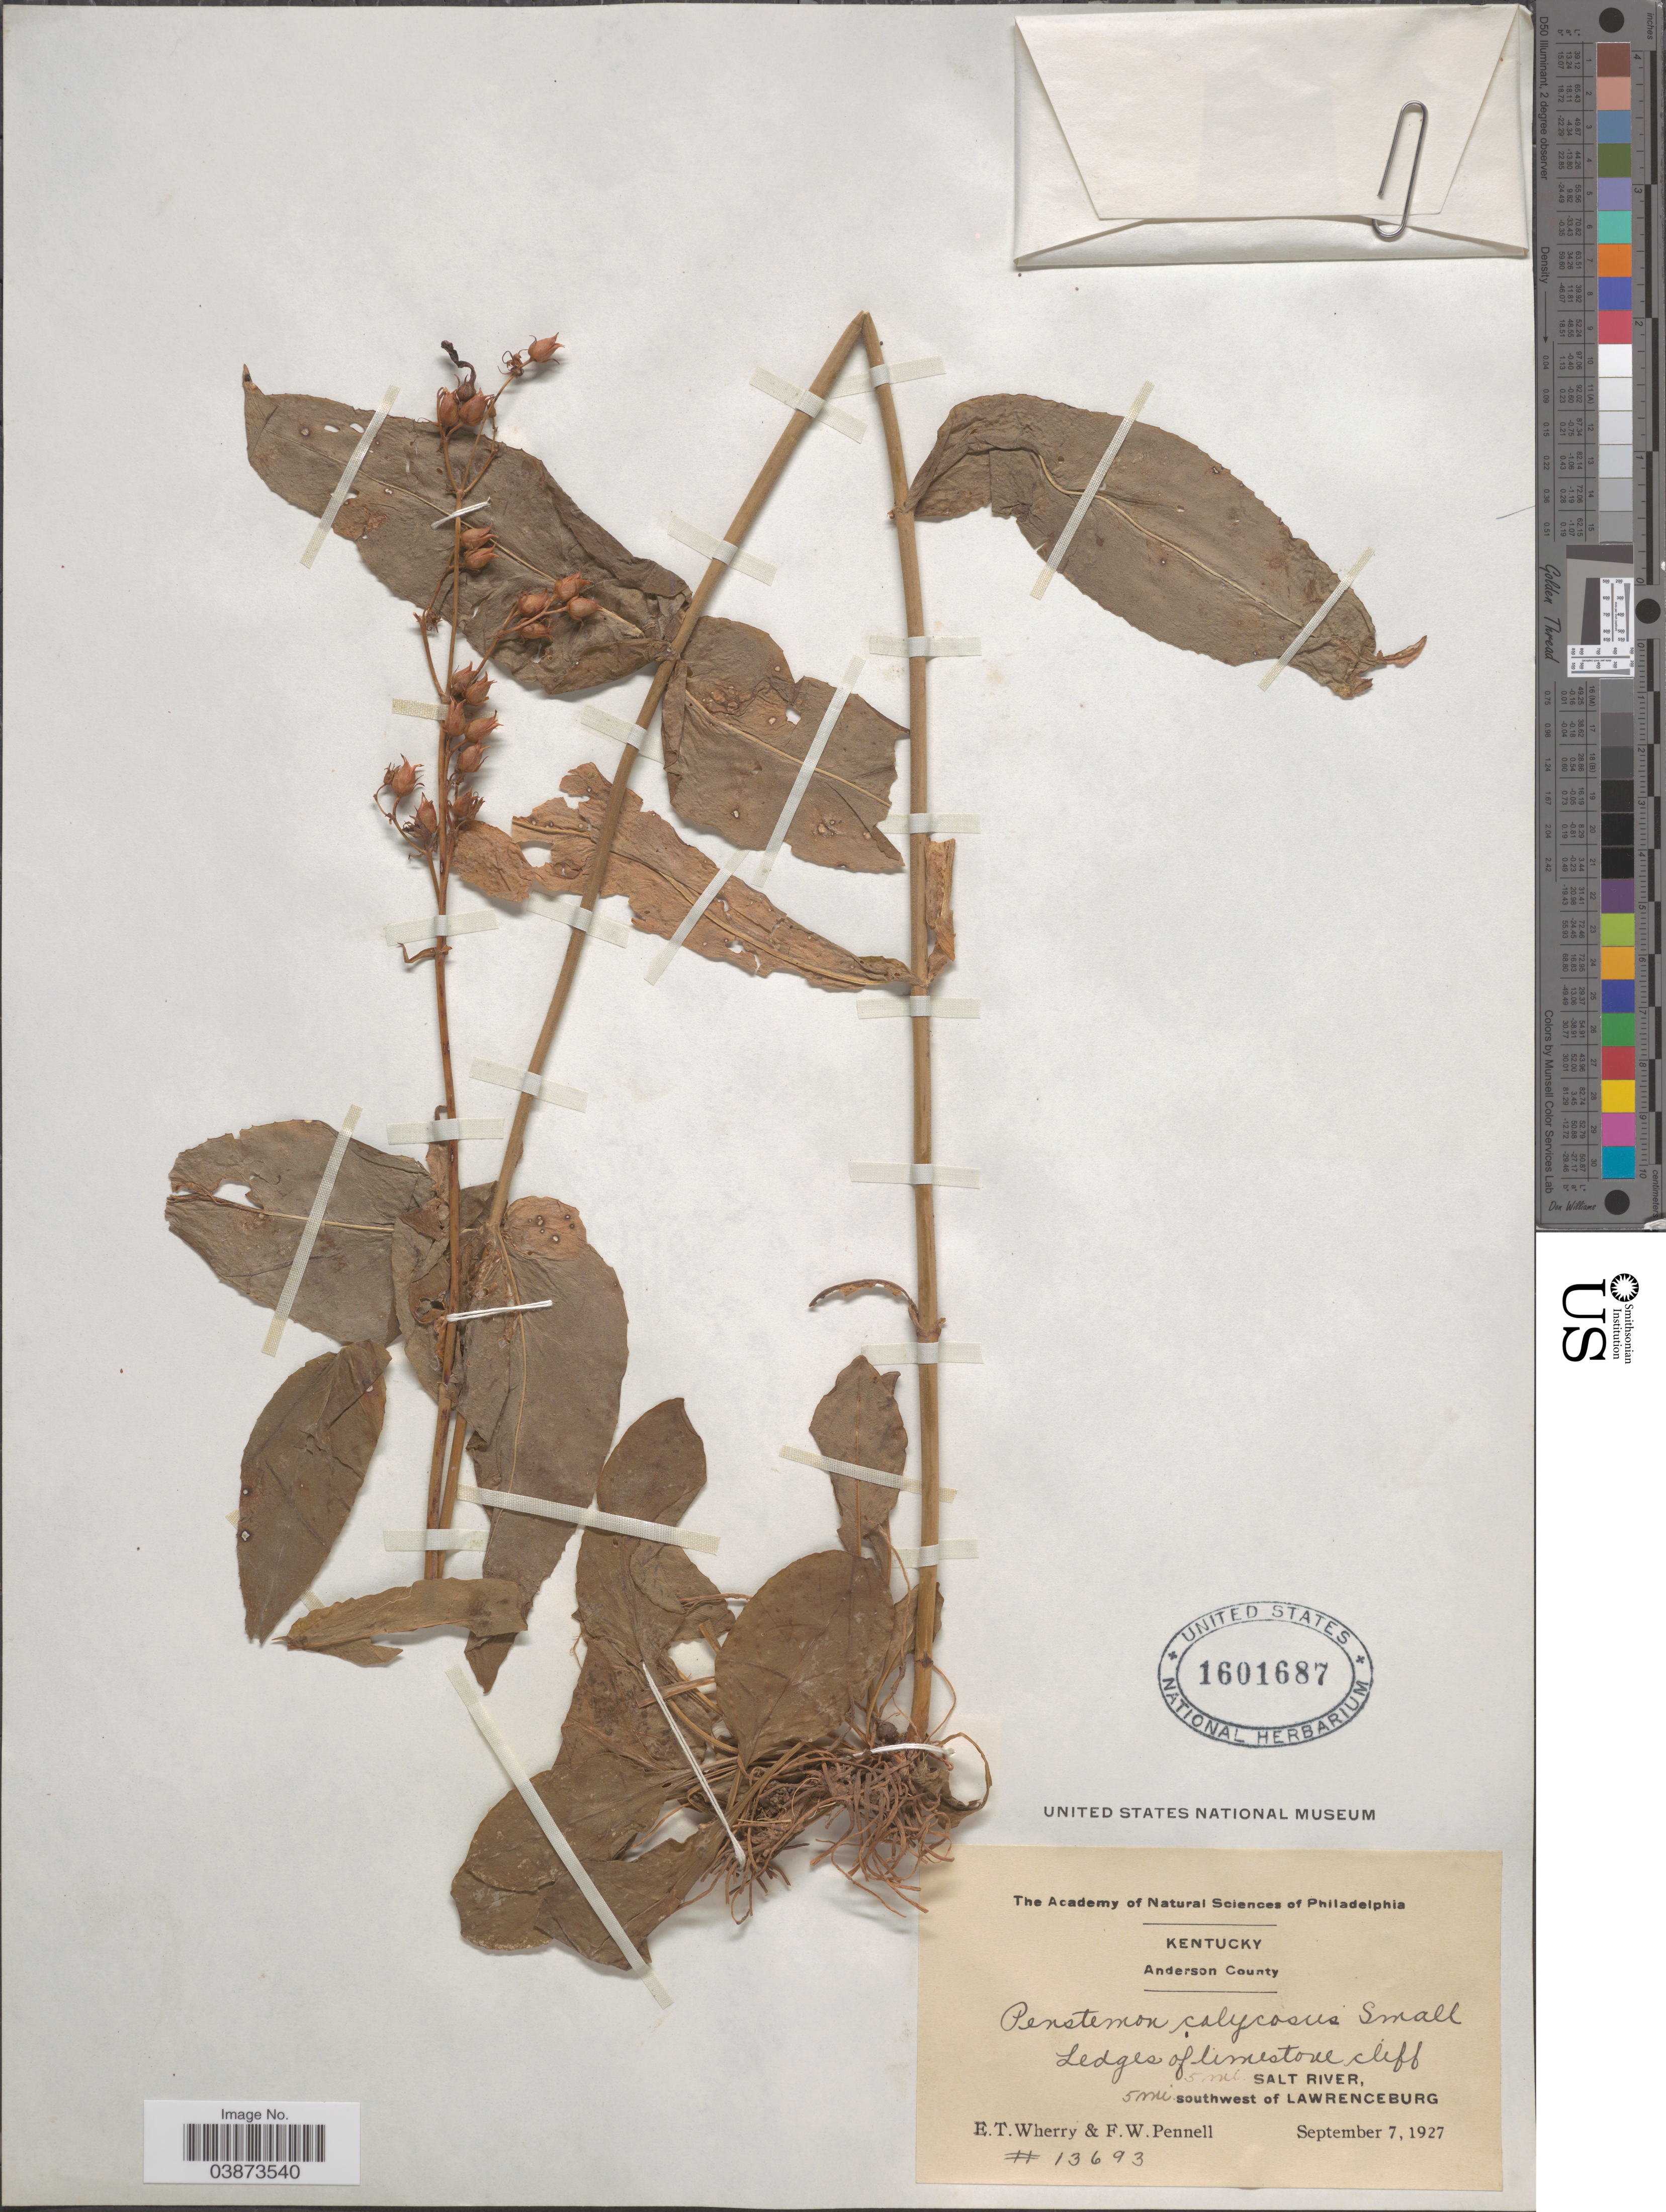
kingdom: Plantae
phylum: Tracheophyta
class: Magnoliopsida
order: Lamiales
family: Plantaginaceae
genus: Penstemon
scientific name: Penstemon calycosus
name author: Small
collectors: E. T. Wherry & F. W. Pennell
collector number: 13693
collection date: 1927-09-07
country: United States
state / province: Kentucky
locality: Anderson County. 5 ml. Salt River, 5 mi. southwest of Lawrenceburg.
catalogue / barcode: US 1601687